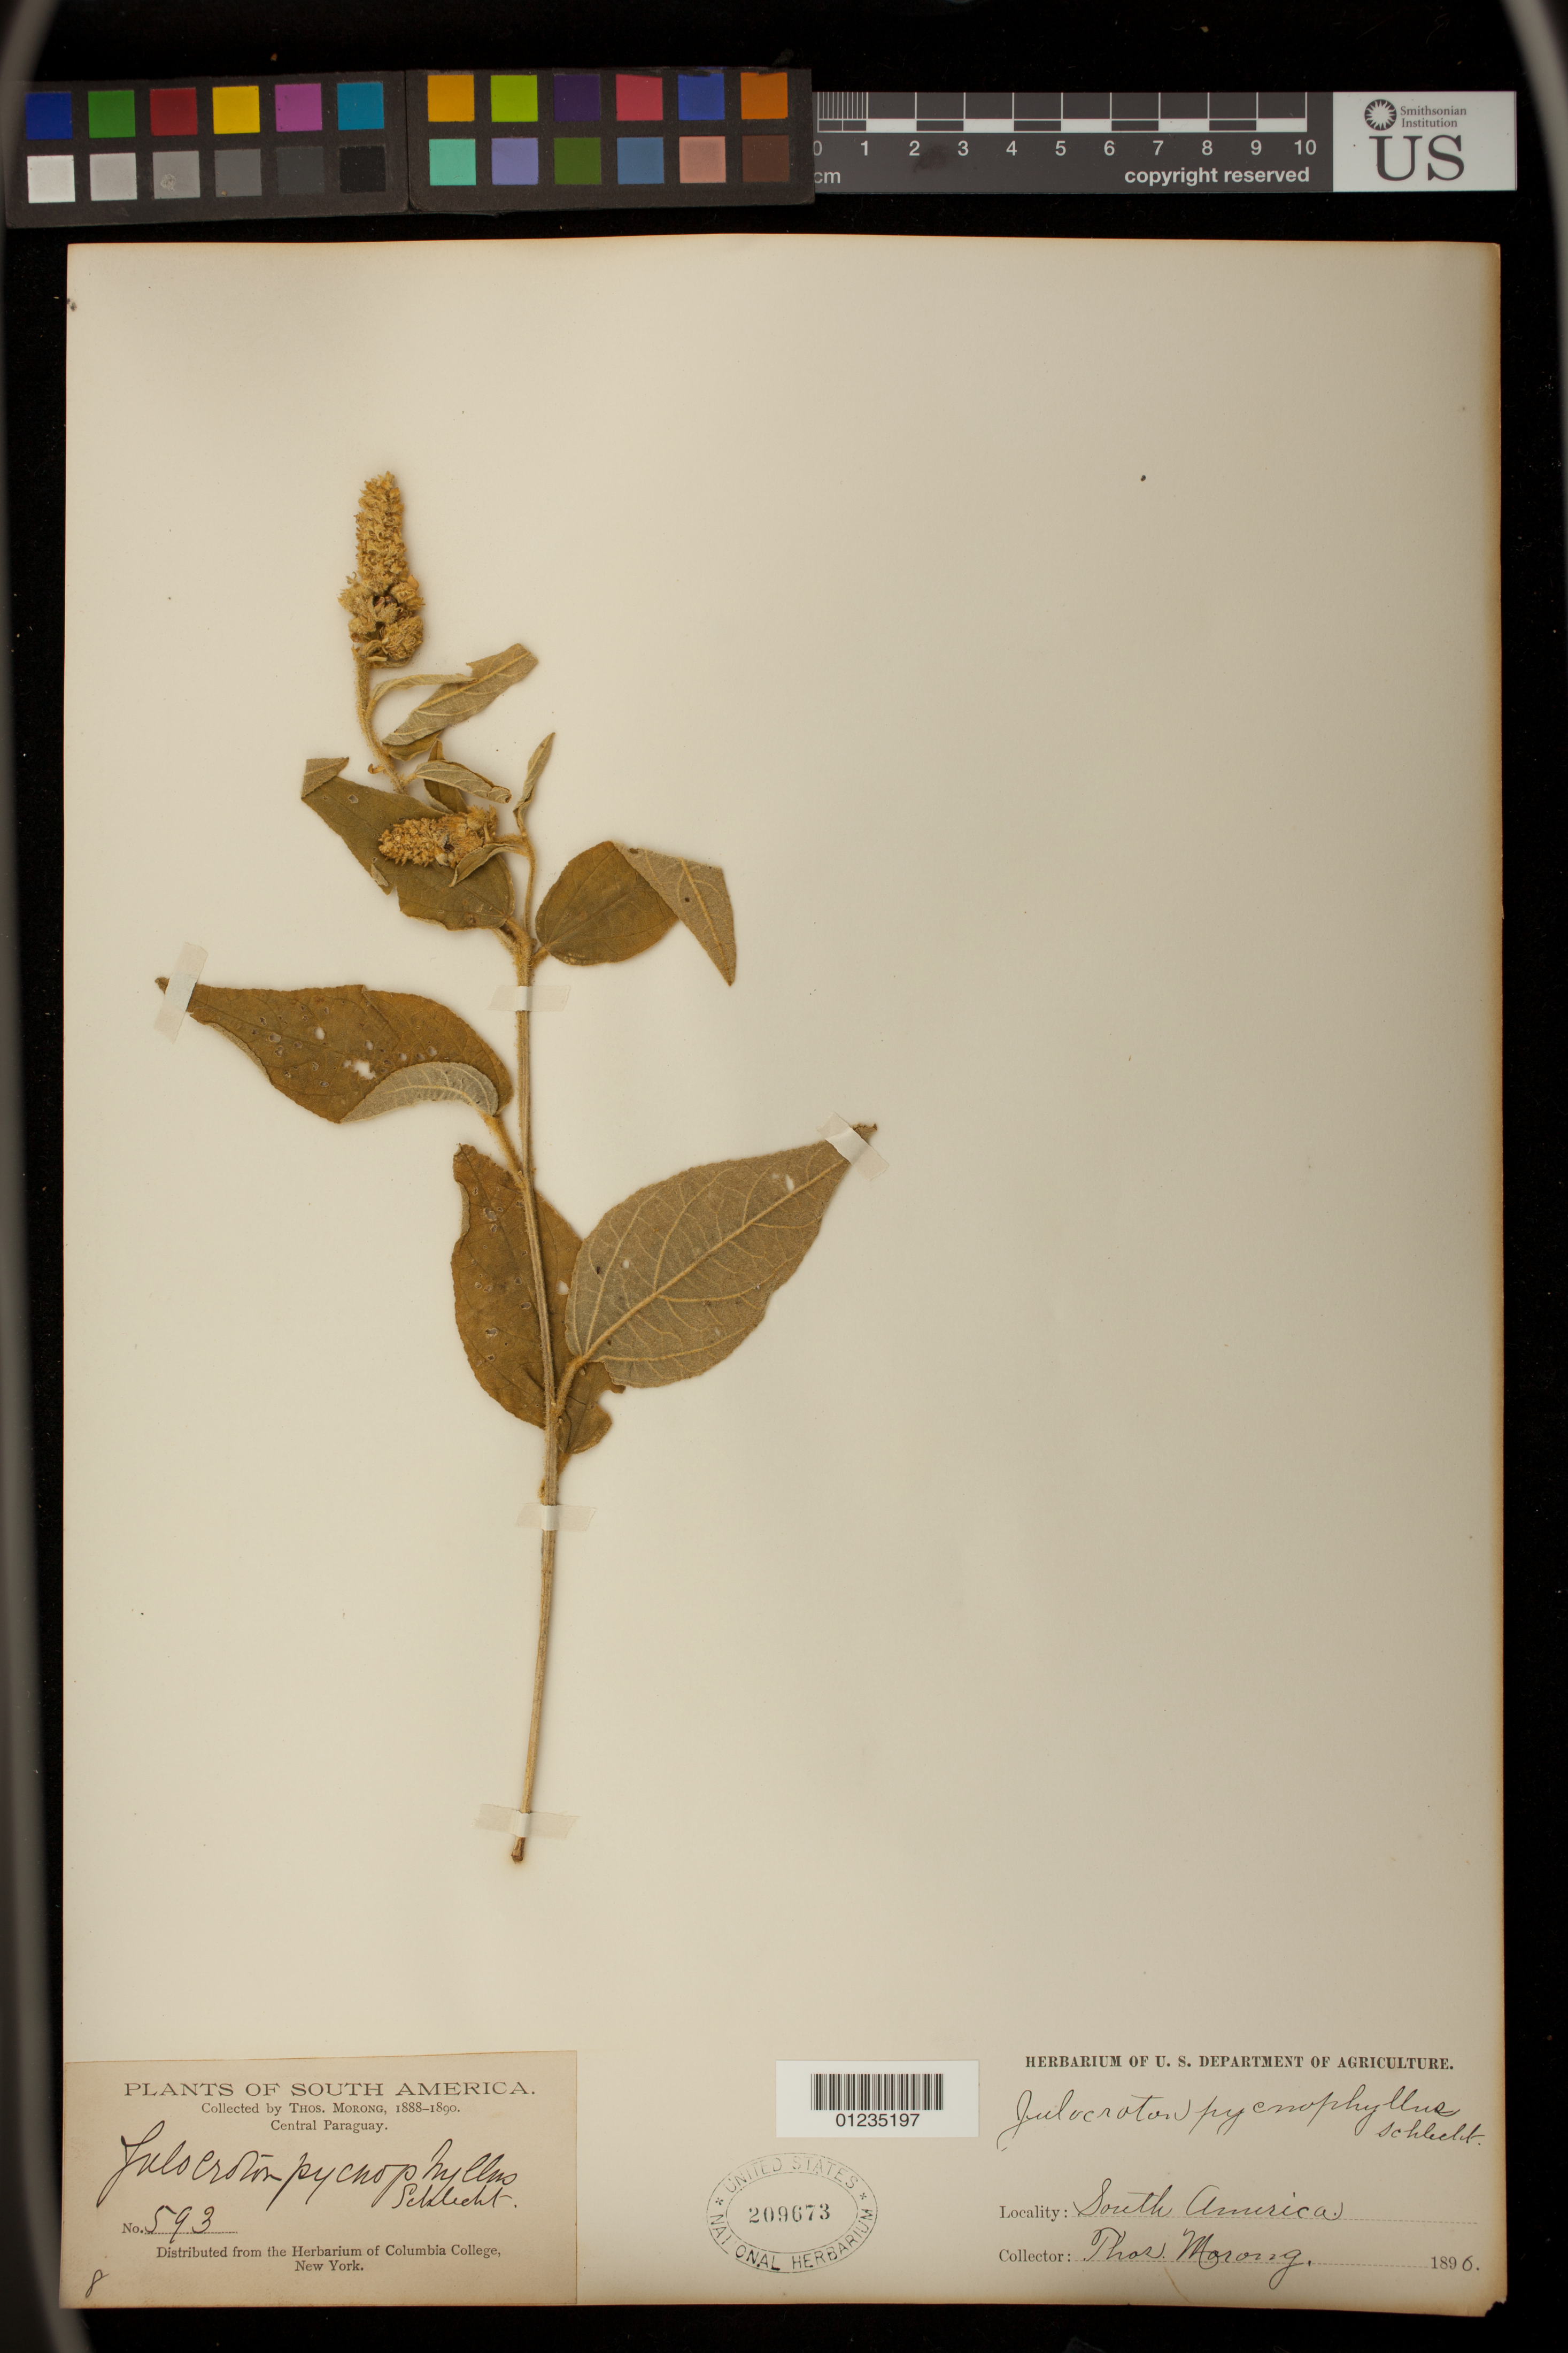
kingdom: Plantae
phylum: Tracheophyta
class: Magnoliopsida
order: Malpighiales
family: Euphorbiaceae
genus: Julocroton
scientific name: Julocroton pycnophyllus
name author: Schltdl. ex Müll. Arg.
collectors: T. Morong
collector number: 593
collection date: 1896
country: Paraguay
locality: Central Paraguay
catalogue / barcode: US 209673